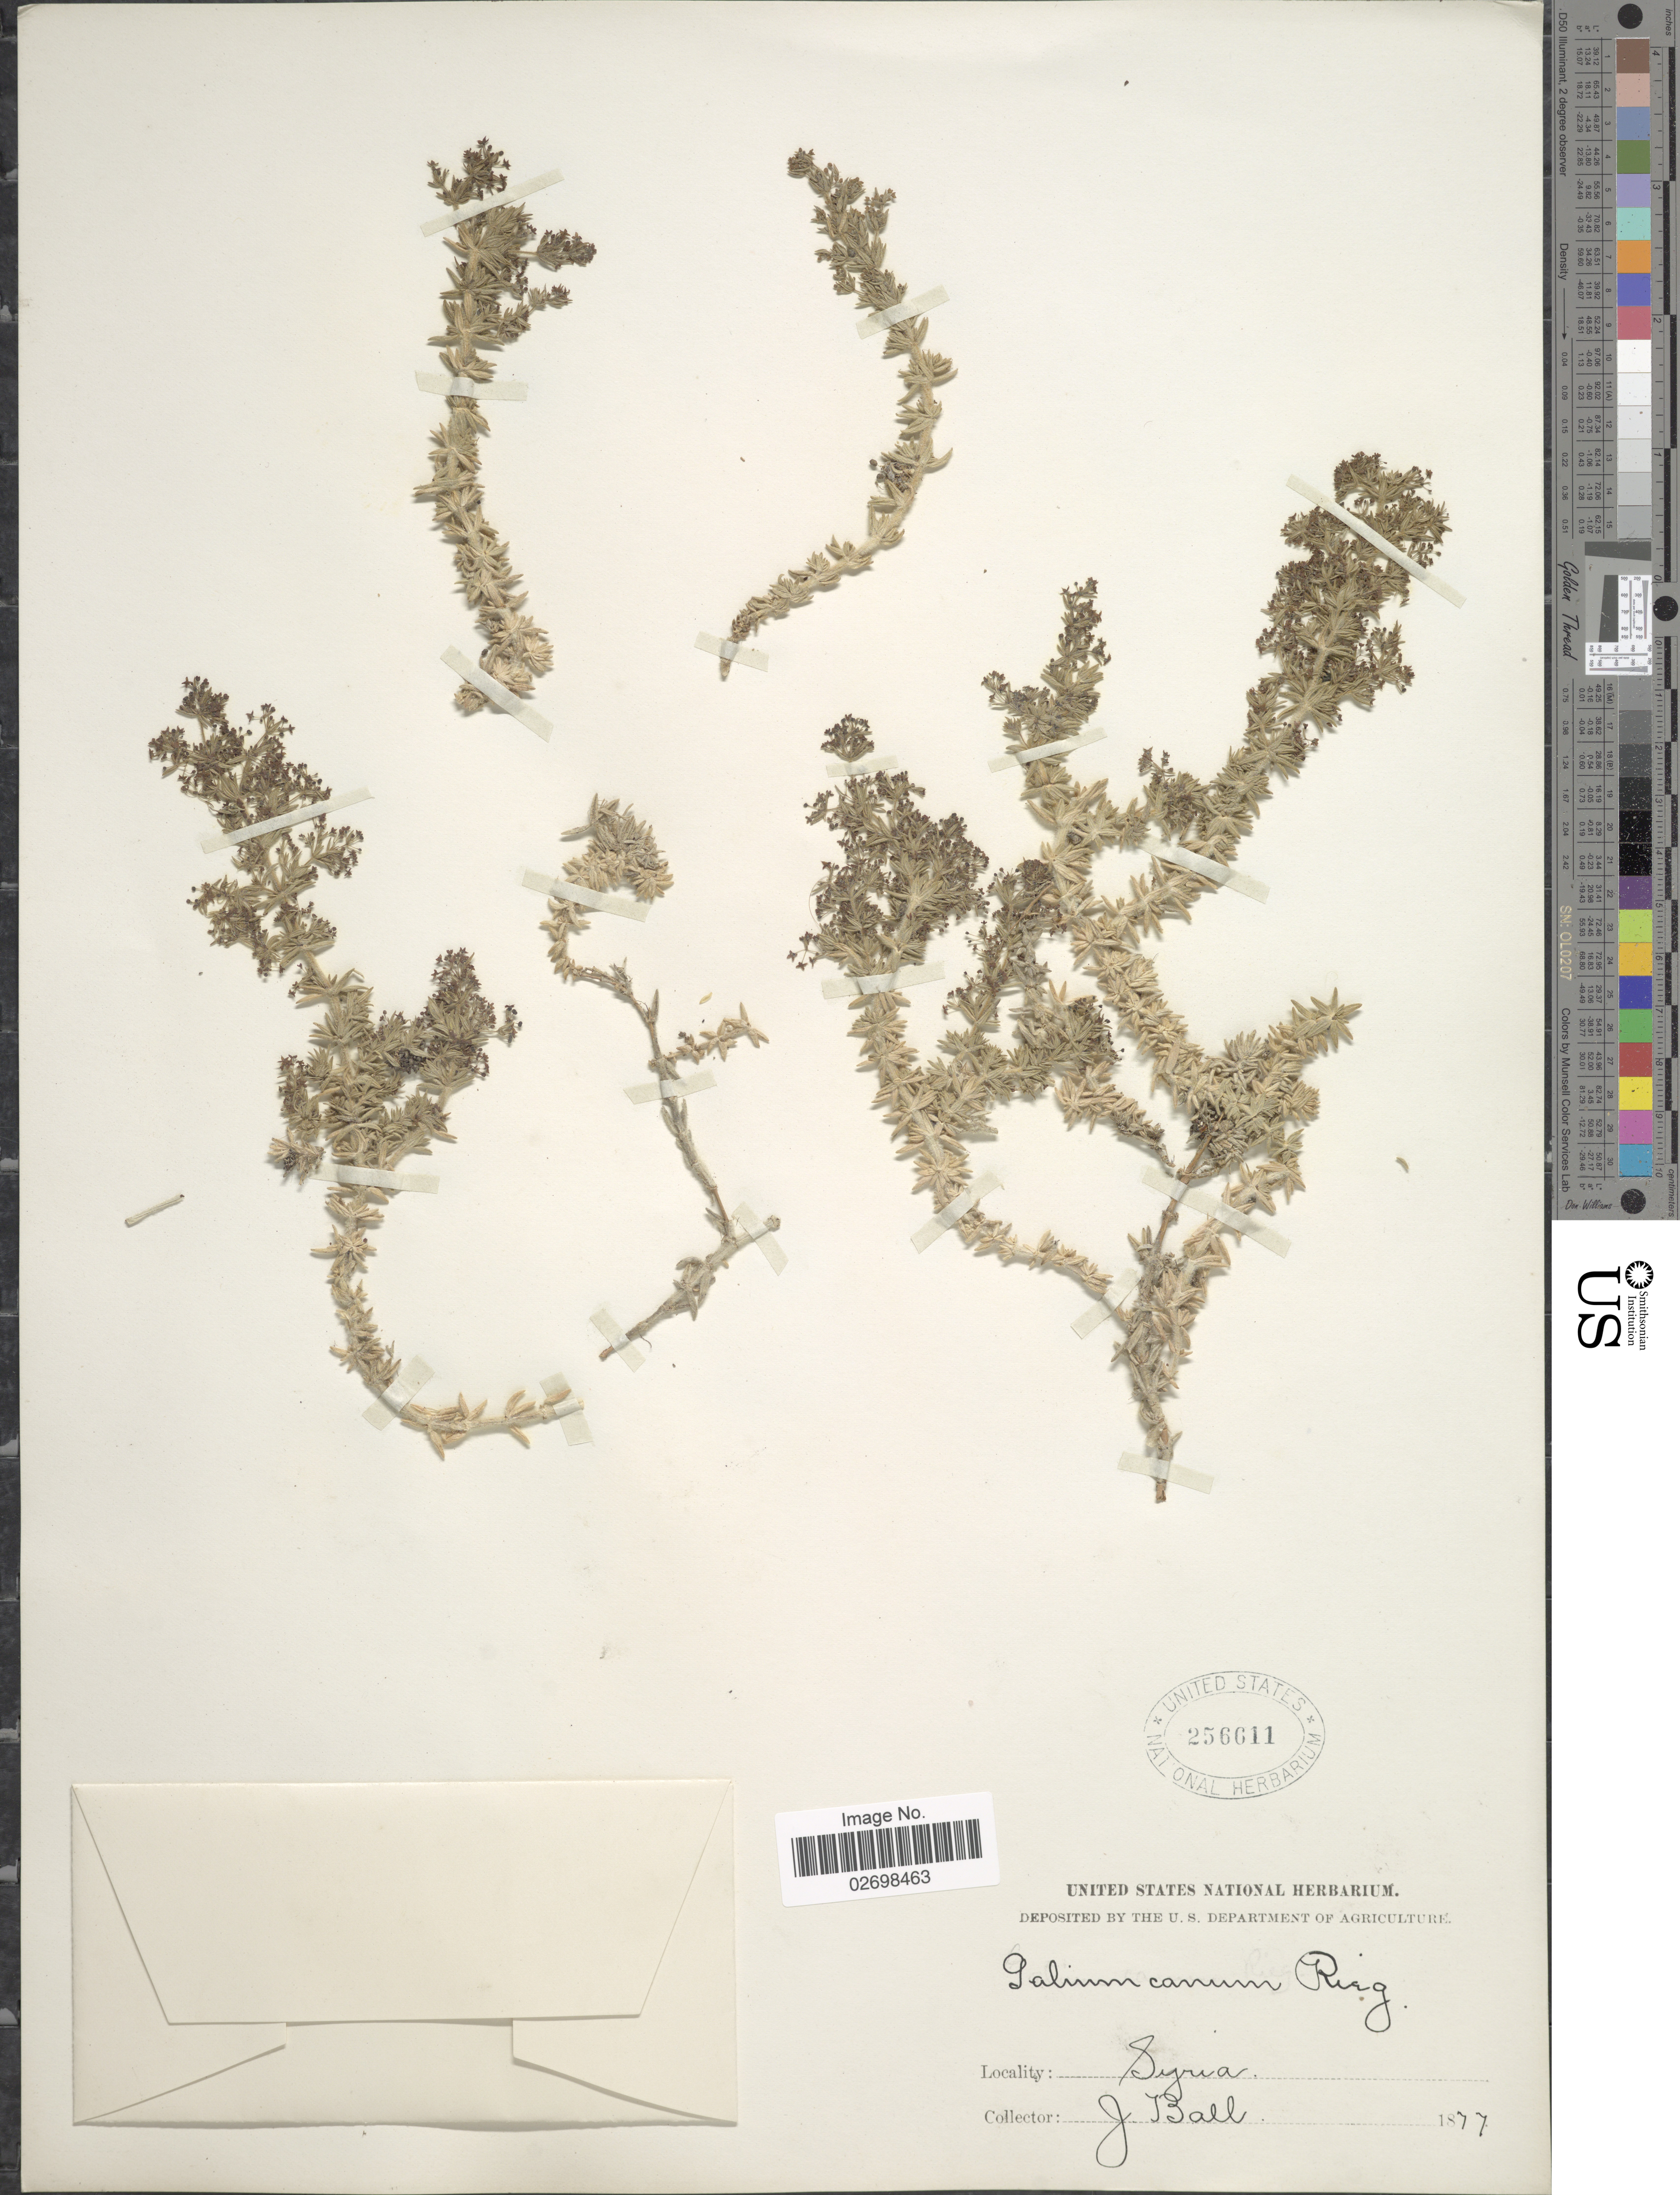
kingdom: Plantae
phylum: Tracheophyta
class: Magnoliopsida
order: Gentianales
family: Rubiaceae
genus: Galium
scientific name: Galium canum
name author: Req. ex DC.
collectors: J. Ball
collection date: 1877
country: Syria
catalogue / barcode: US 256611